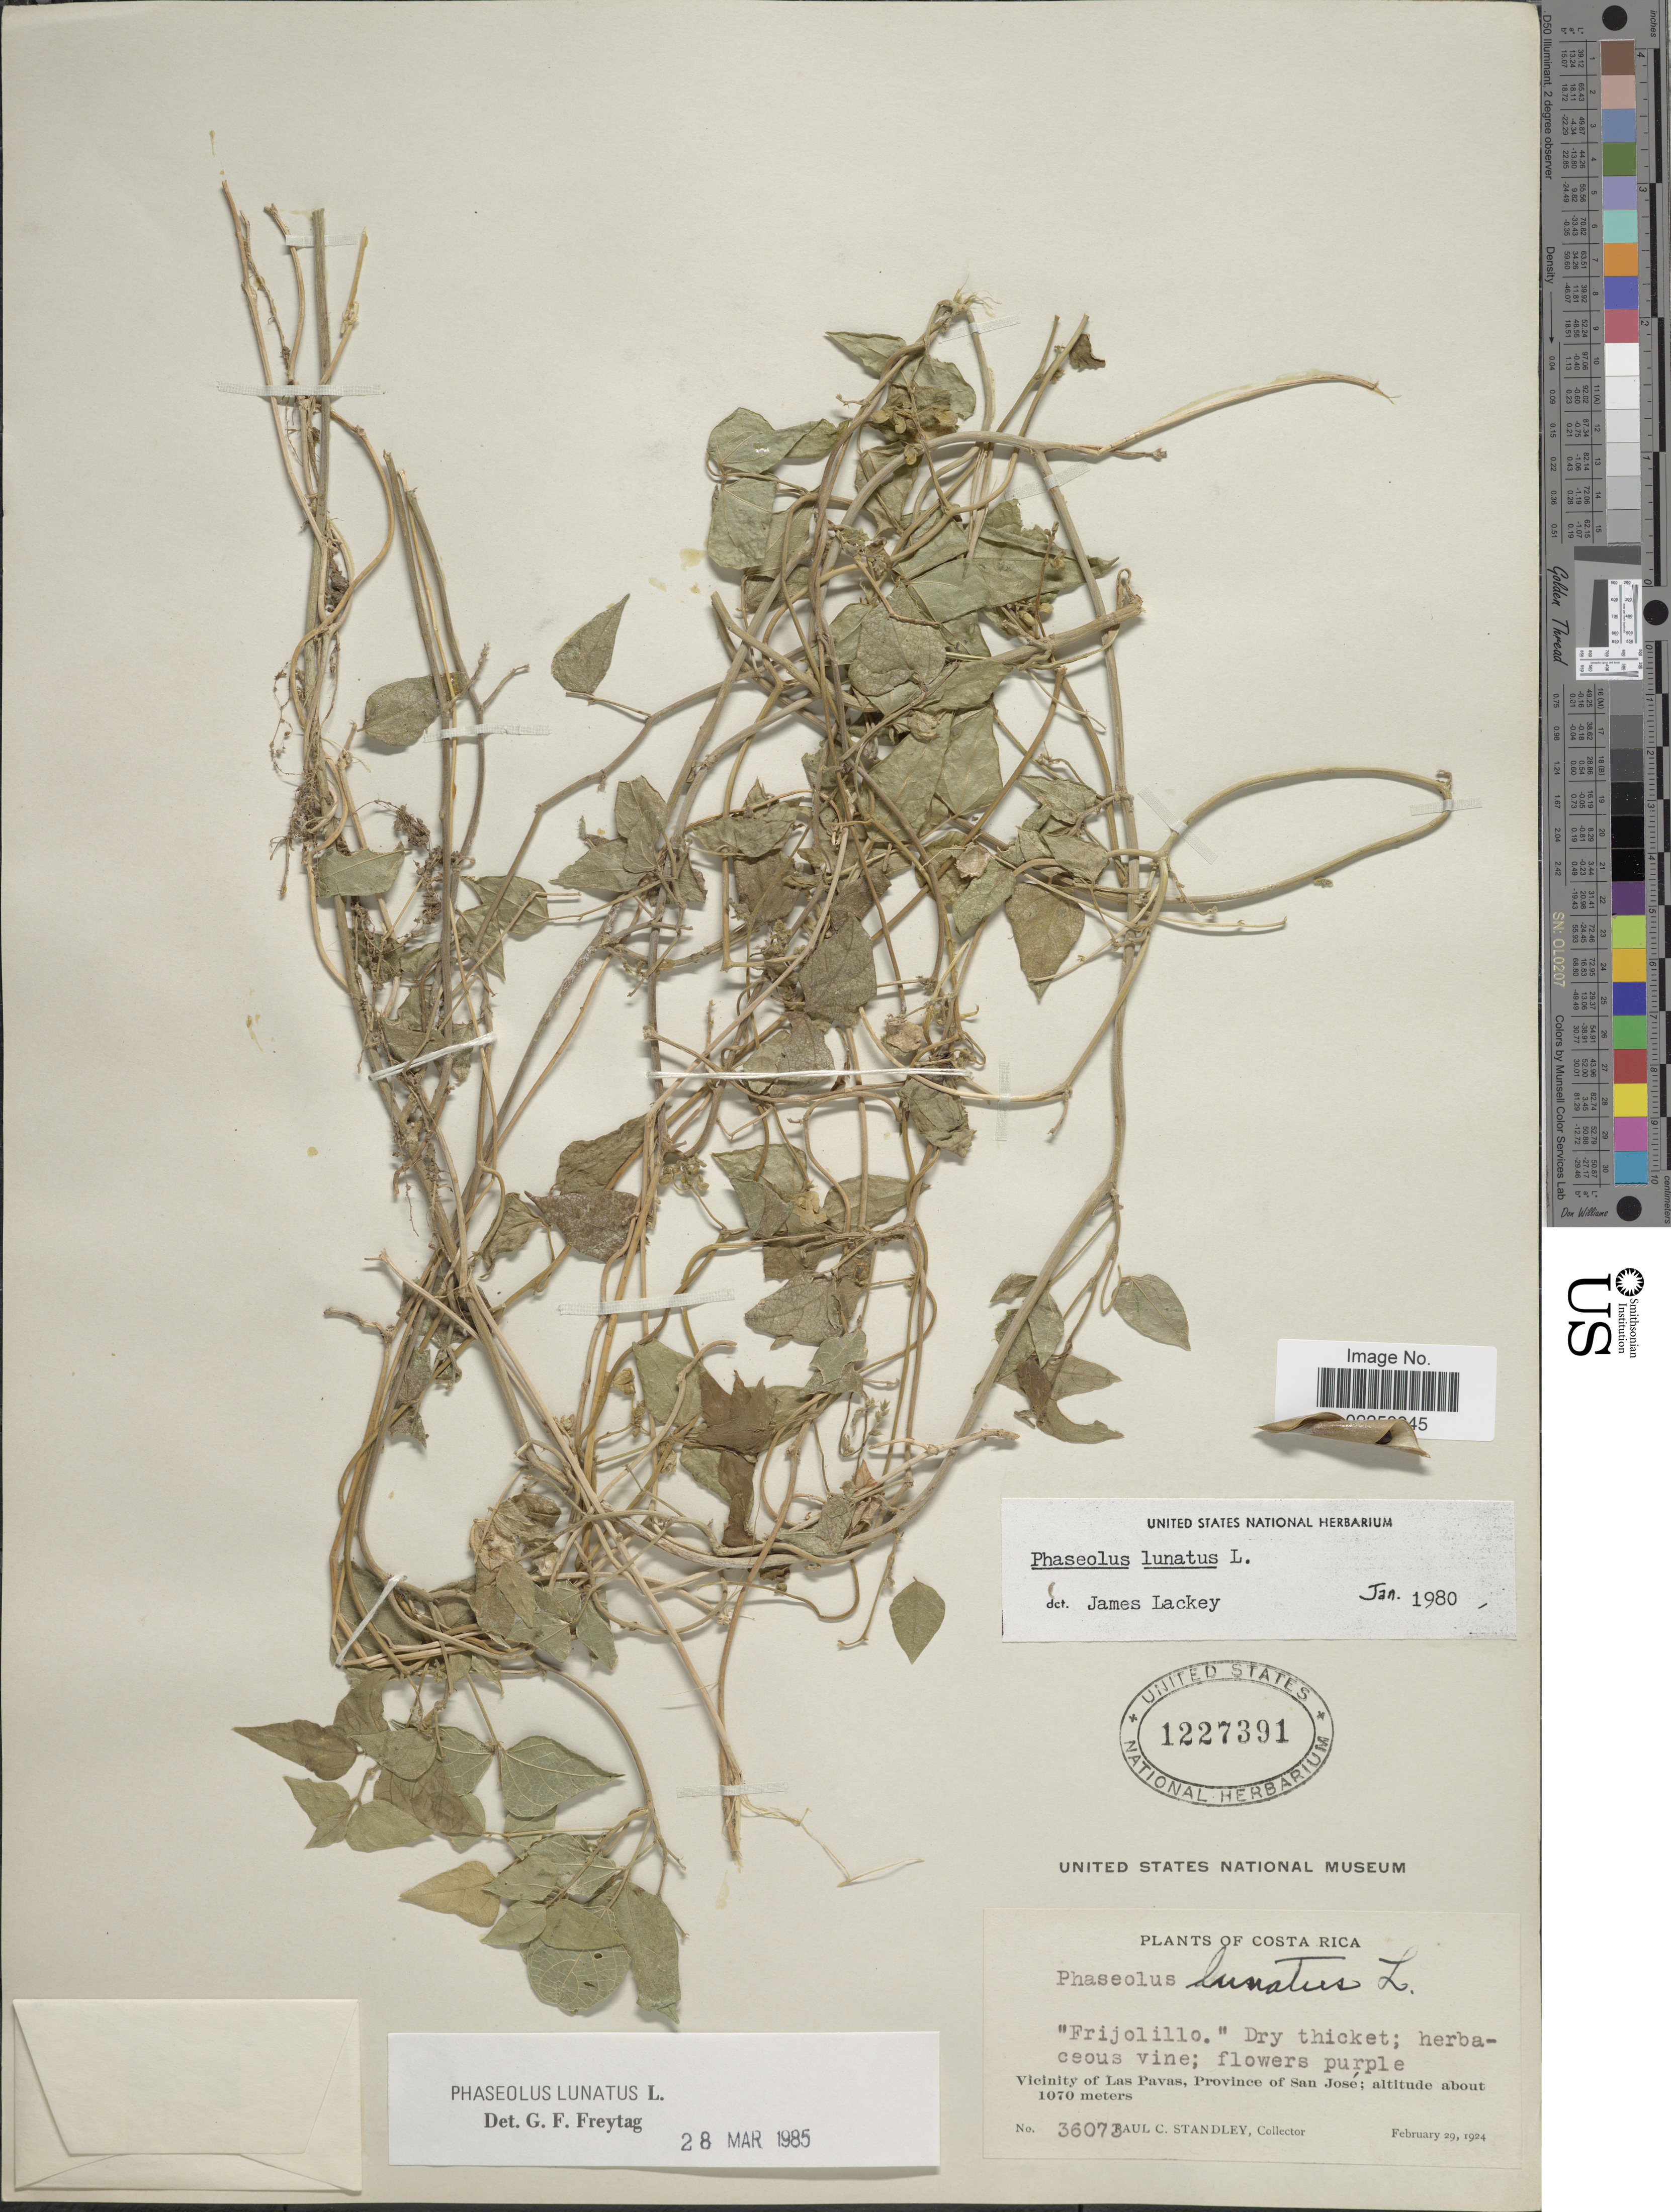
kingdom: Plantae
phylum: Tracheophyta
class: Magnoliopsida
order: Fabales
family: Fabaceae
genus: Phaseolus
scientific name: Phaseolus lunatus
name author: L.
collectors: P. C. Standley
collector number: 36073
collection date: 1924-02-29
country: Costa Rica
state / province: San José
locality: Dry thicket, Vicinity of Las Pavas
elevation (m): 1070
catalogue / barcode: US 1227391